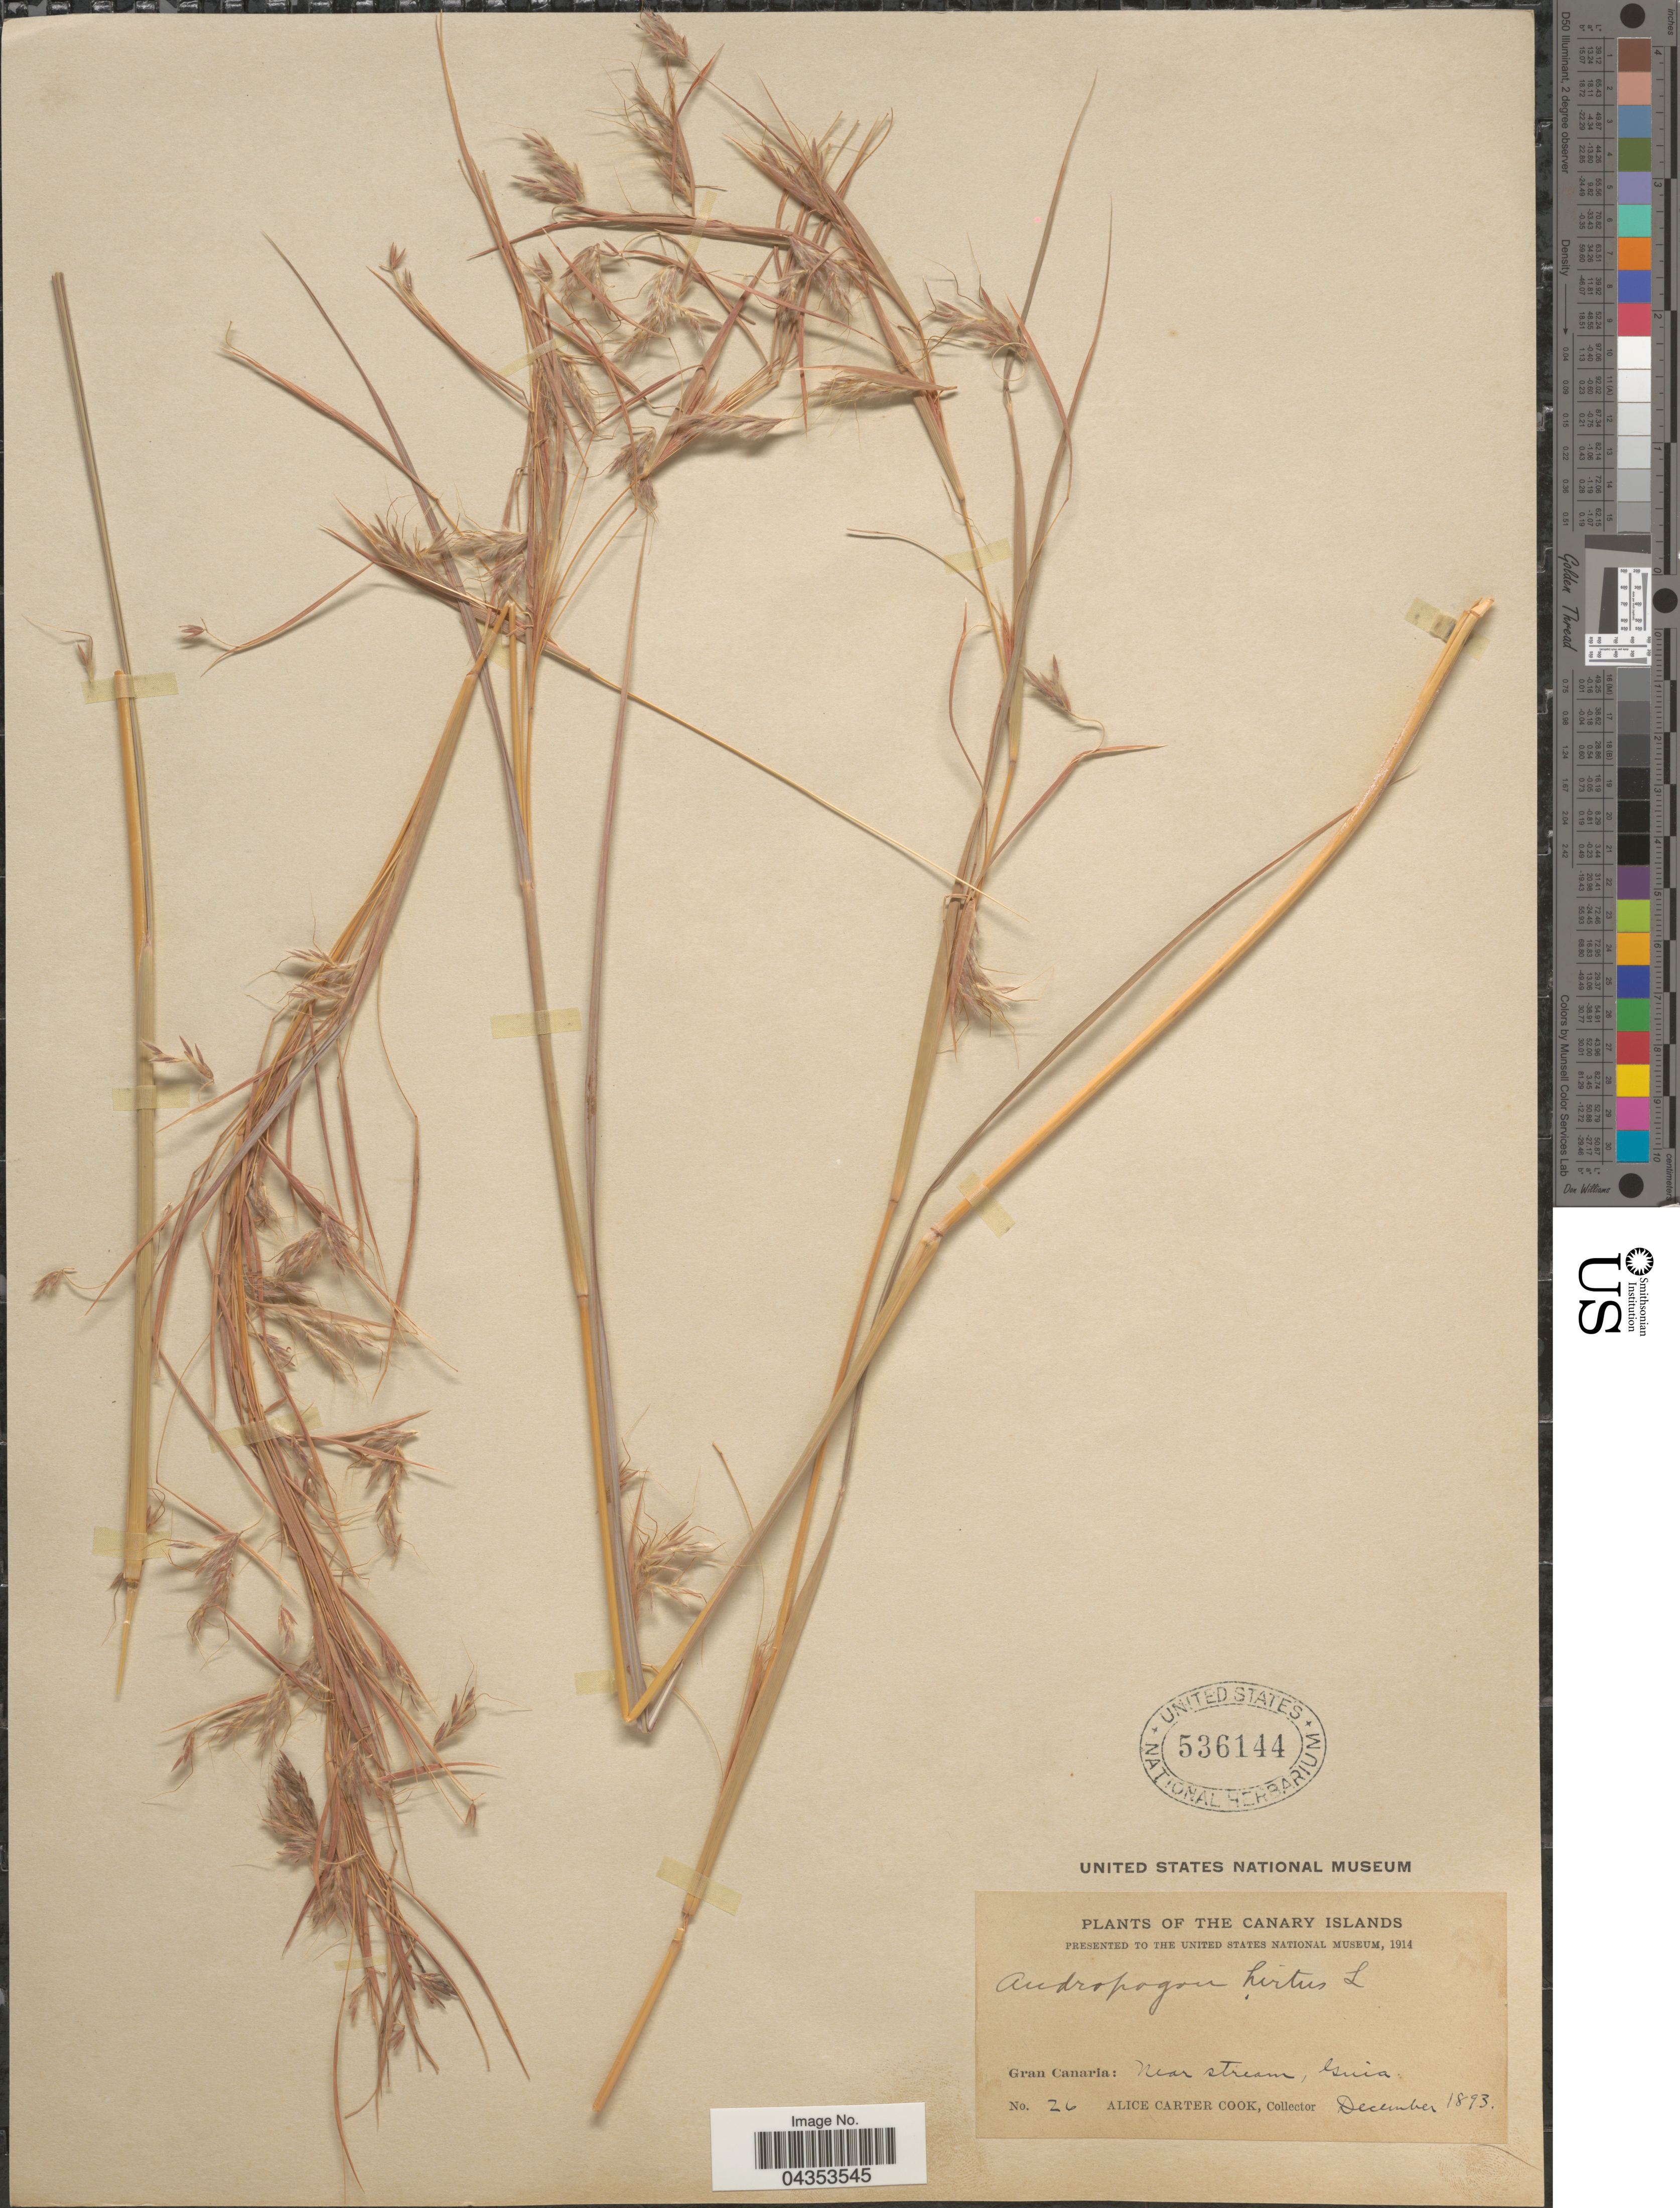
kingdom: Plantae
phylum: Tracheophyta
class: Liliopsida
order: Poales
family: Poaceae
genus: Hyparrhenia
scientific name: Hyparrhenia hirta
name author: (L.) Stapf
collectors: Alice C. Cook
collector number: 26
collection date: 1893-12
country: Spain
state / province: Canarias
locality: The Canary Islands. Gran Canaria: Near stream, Guia.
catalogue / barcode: US 536144